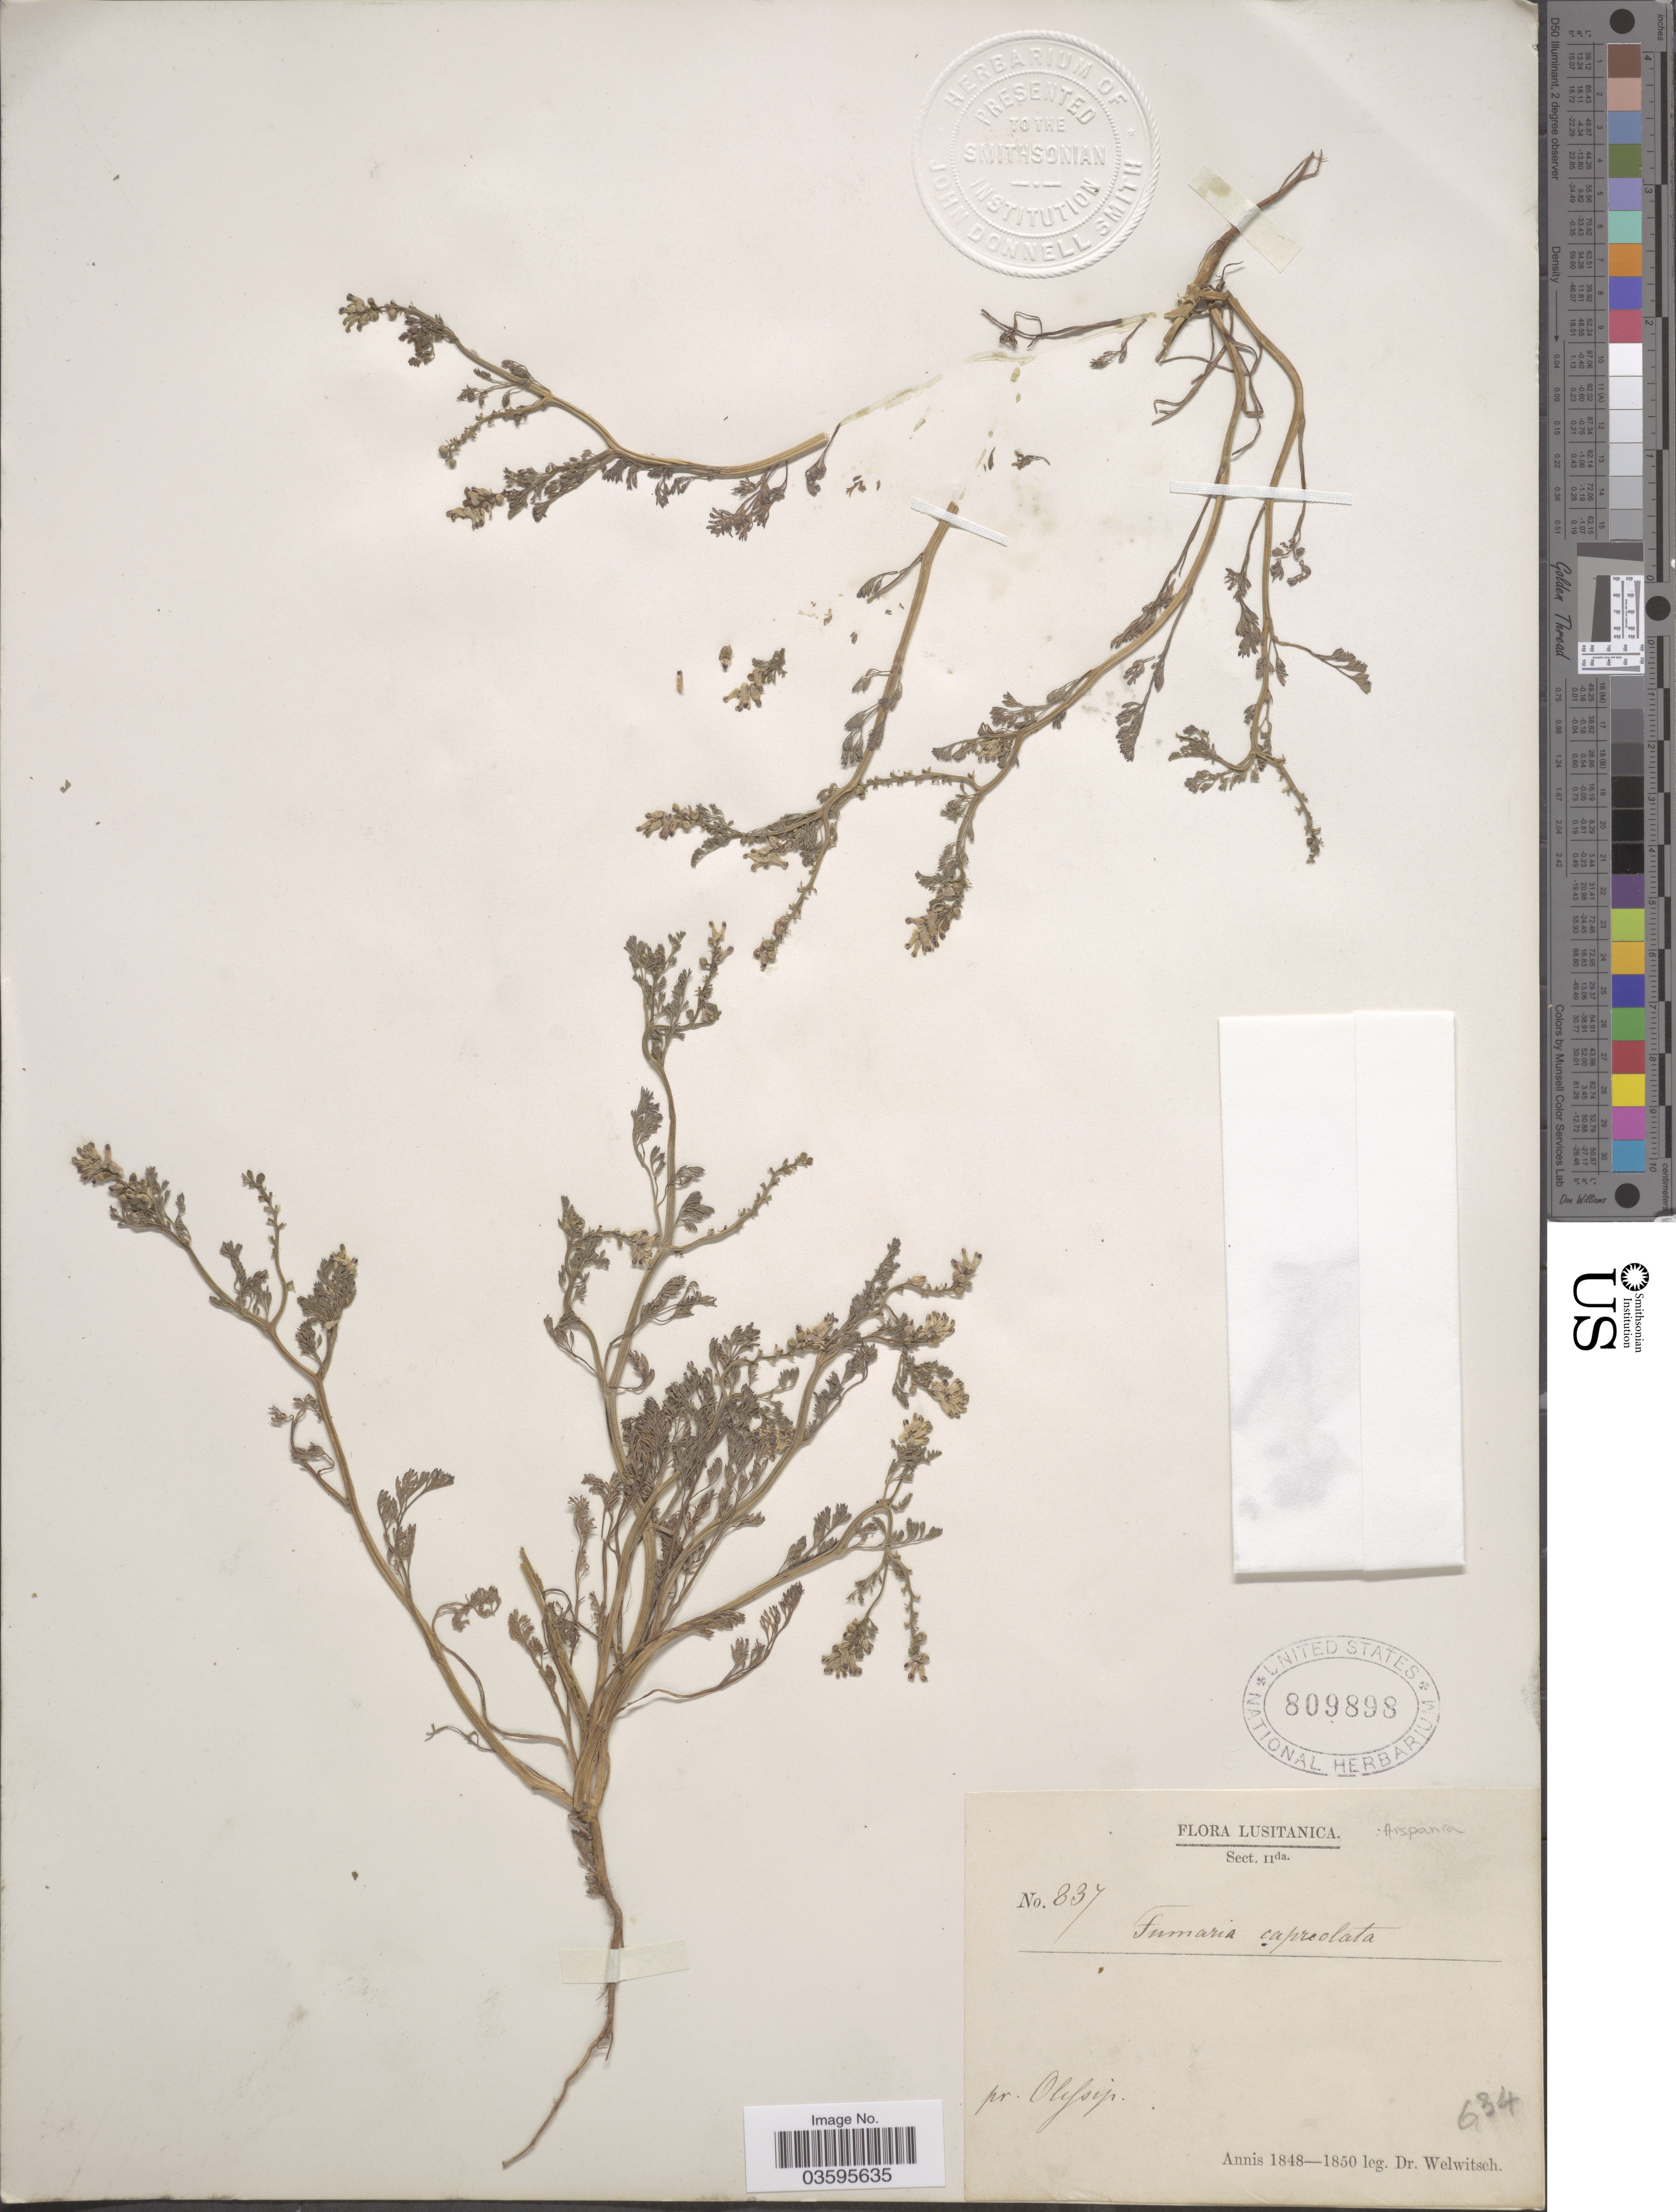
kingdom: Plantae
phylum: Tracheophyta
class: Magnoliopsida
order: Ranunculales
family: Papaveraceae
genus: Fumaria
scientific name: Fumaria capreolata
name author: L.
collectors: -. Welwitsch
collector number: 637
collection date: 1848/1850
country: Portugal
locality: Lusitanica, pr. Olysip [interpreted].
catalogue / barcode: US 809898